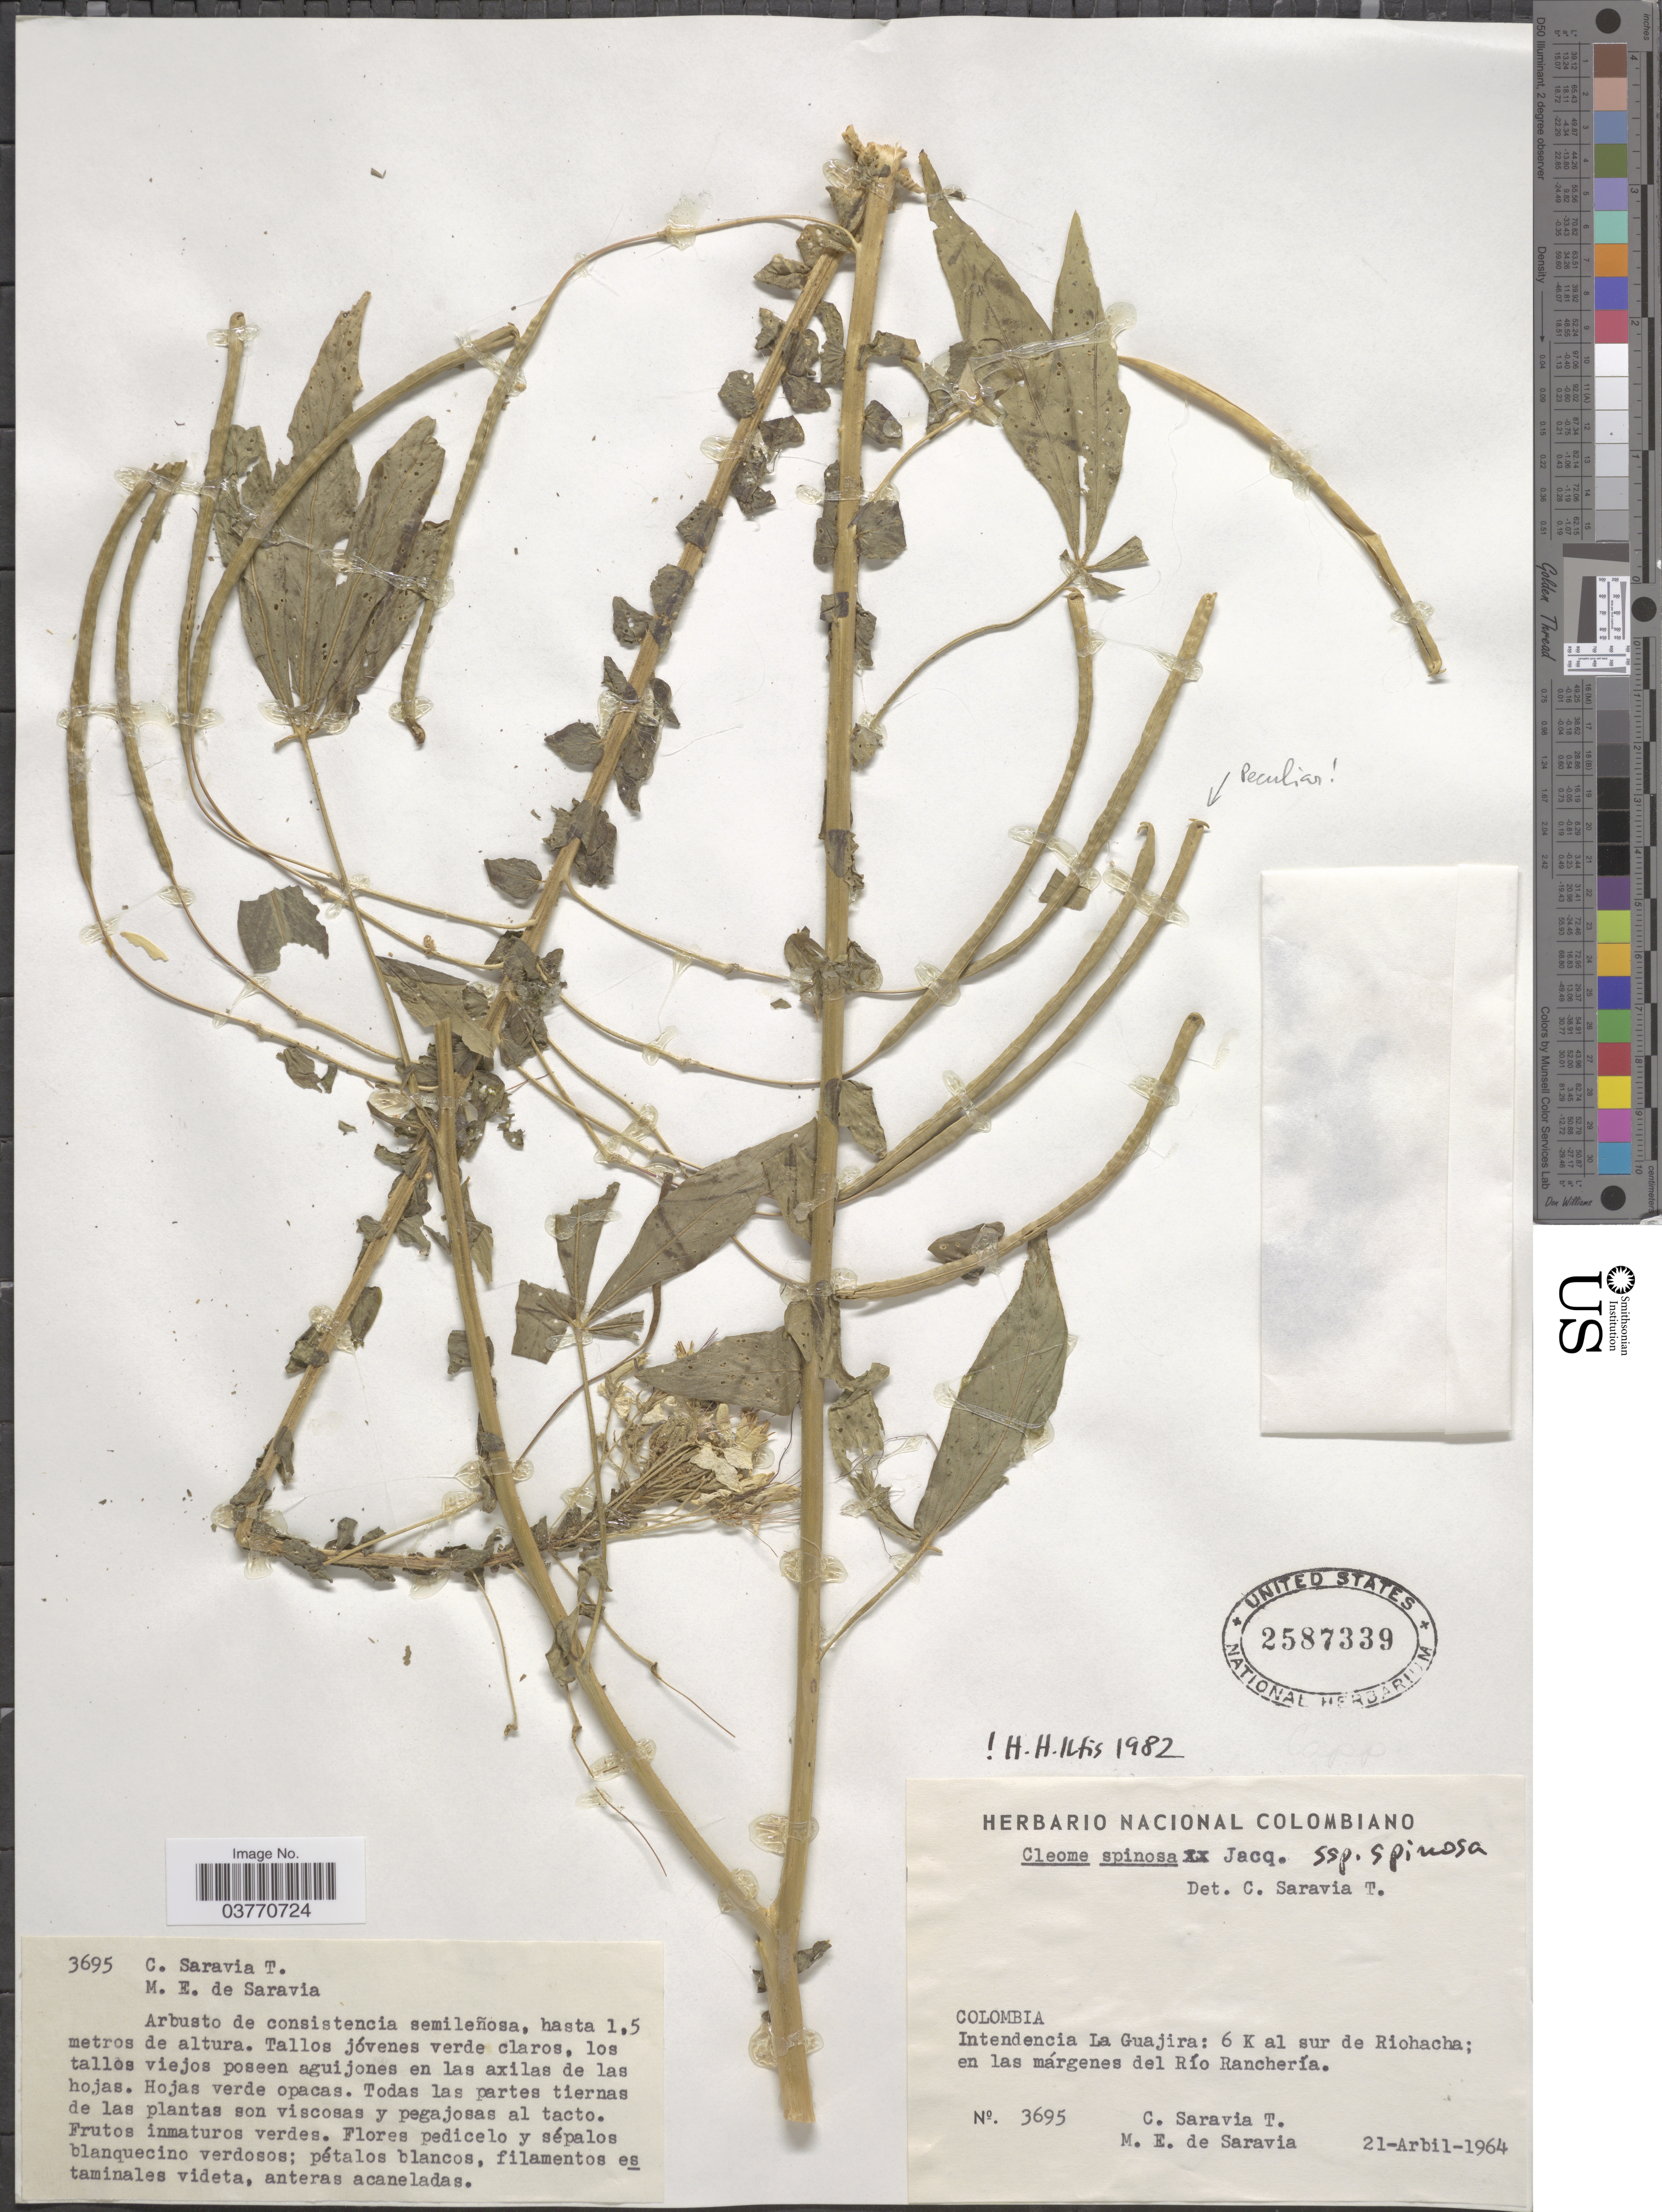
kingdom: Plantae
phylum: Tracheophyta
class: Magnoliopsida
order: Brassicales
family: Cleomaceae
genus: Tarenaya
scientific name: Tarenaya spinosa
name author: (Jacq.) Raf.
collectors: C. Saravia T. & M. de Saravia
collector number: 3695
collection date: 1964-04-21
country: Colombia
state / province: La Guajira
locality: Intendencia La Guajira: 6 K al sur de Riohacha; en las márgenes del Río Ranchería.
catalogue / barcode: US 2587339